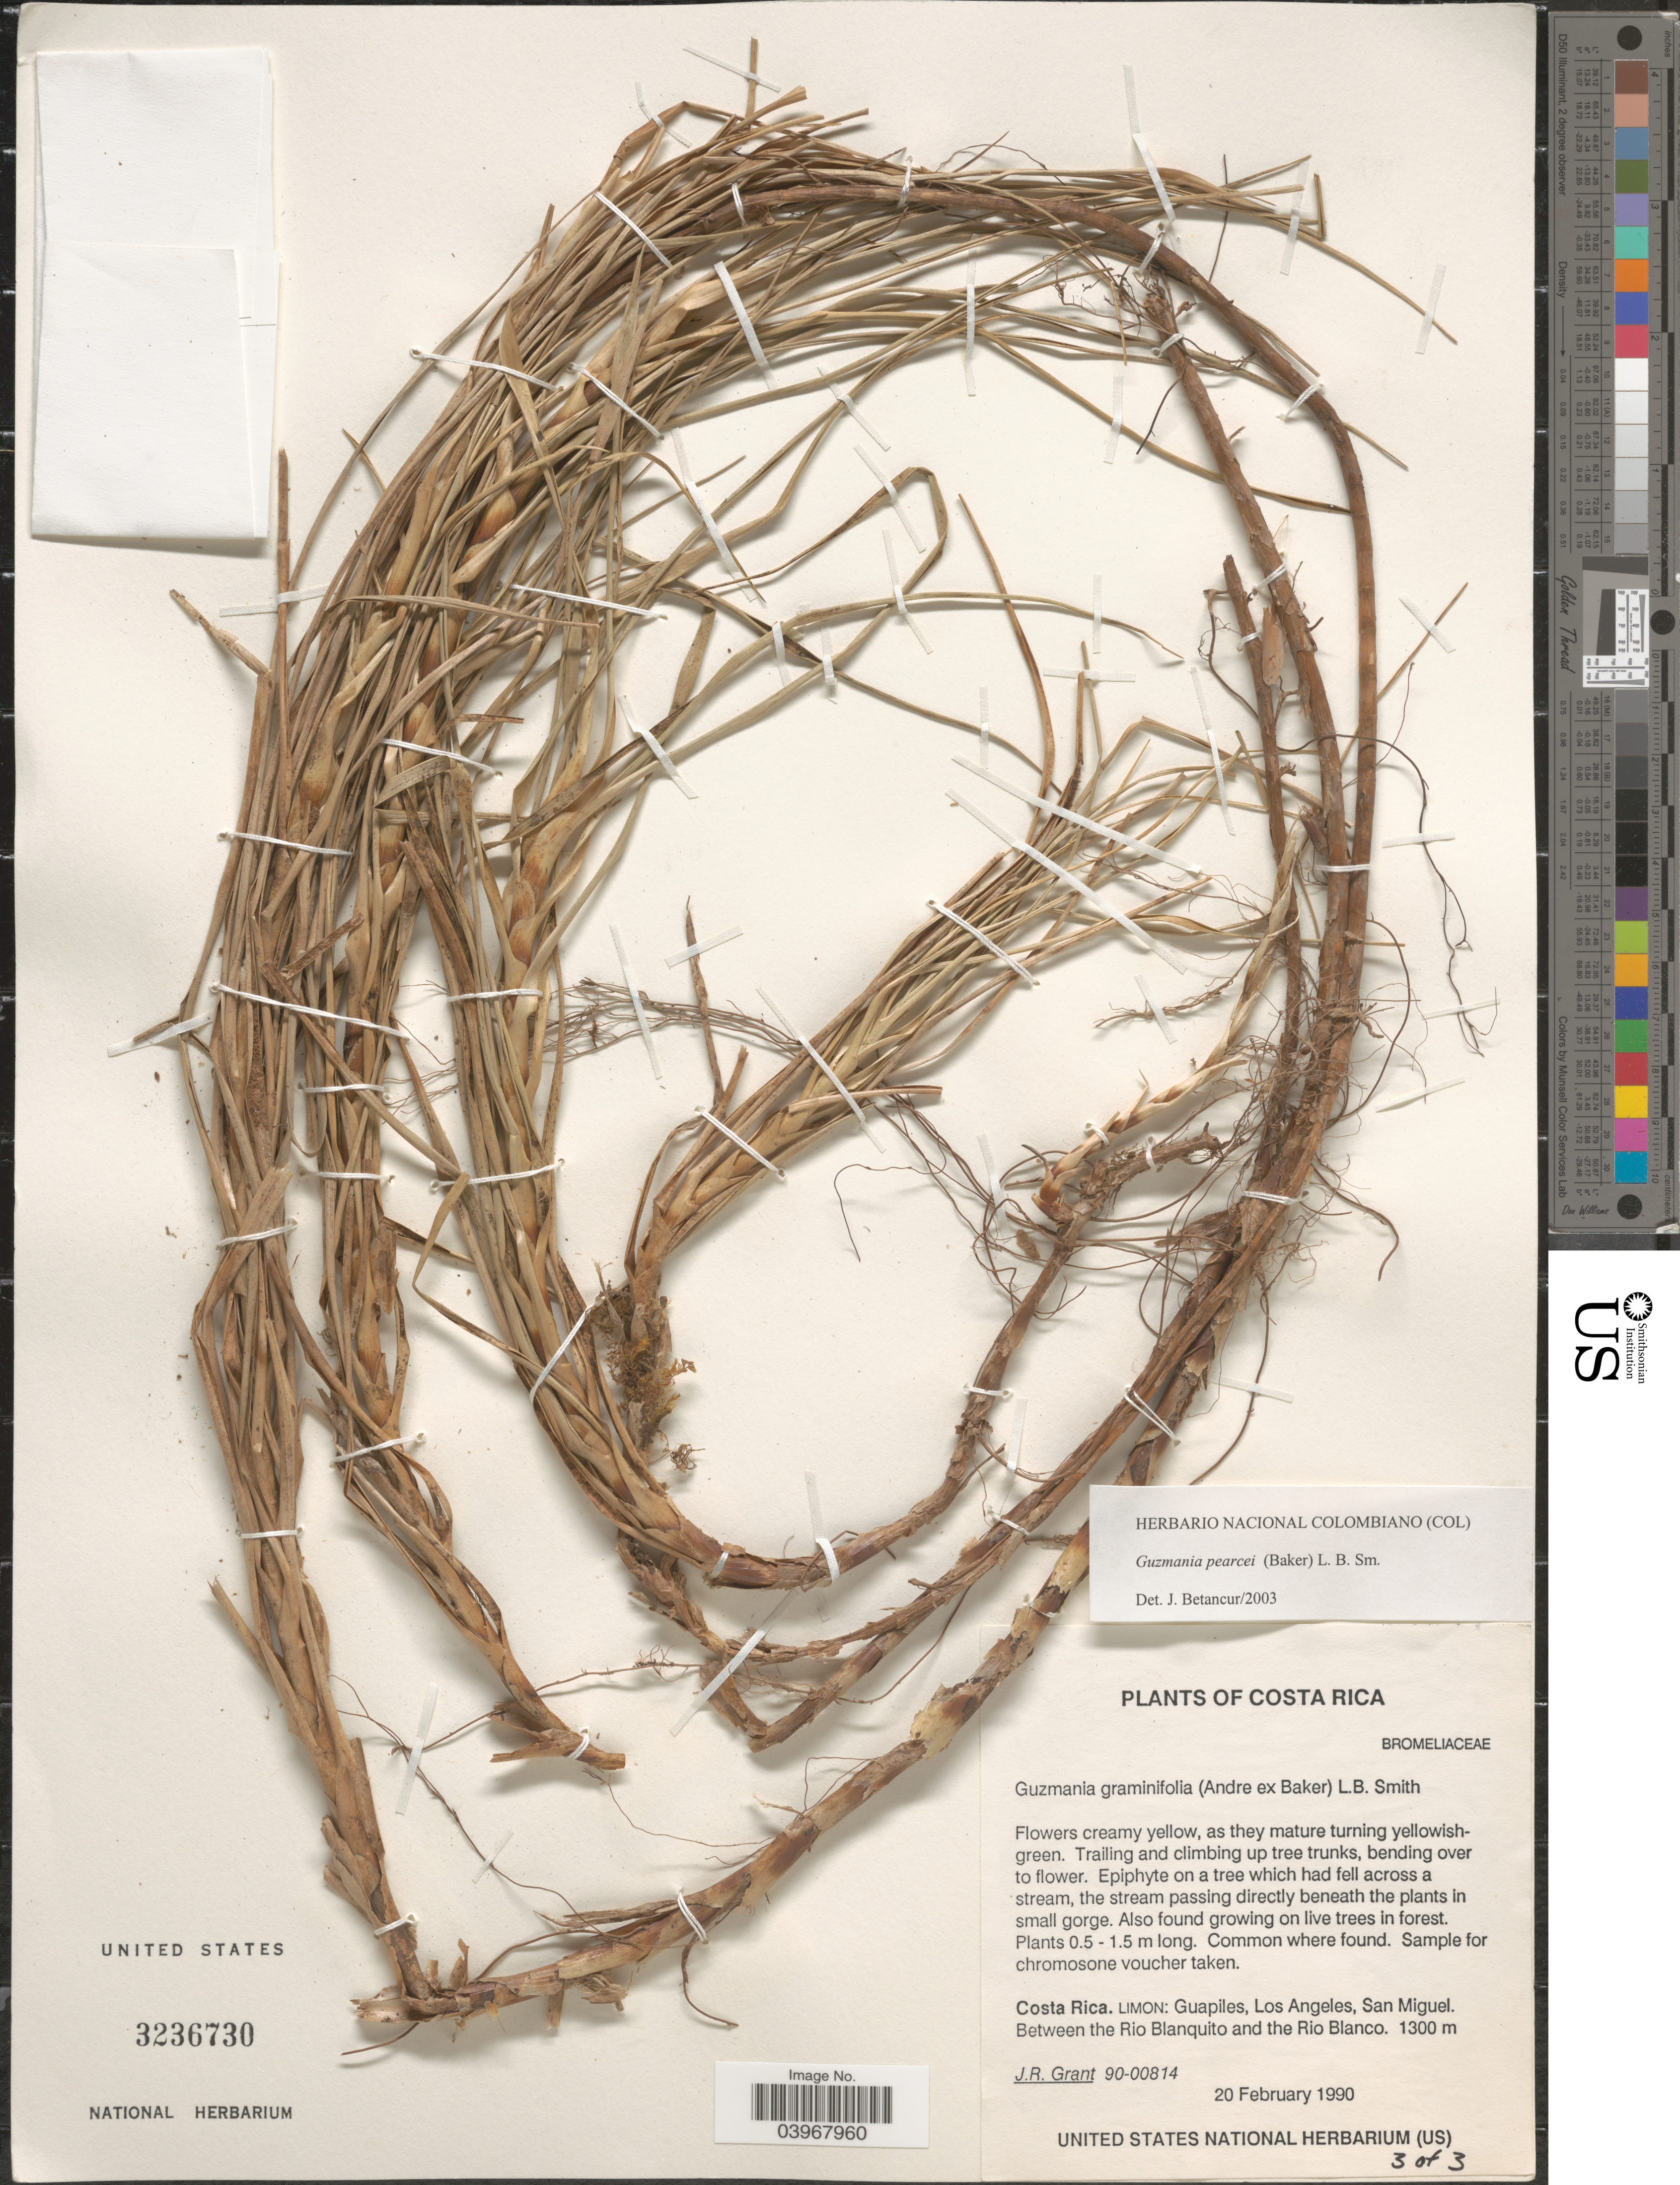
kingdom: Plantae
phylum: Tracheophyta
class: Liliopsida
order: Poales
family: Bromeliaceae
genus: Guzmania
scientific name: Guzmania pearcei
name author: L.B. Sm.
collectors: J. Grant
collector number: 90-00814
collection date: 1990-02-20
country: Costa Rica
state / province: Limón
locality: Guapiles, Los Angeles, San Miguel. Between the Rio Blanquito and the Rio Blanco.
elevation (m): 1300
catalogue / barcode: US 3236730